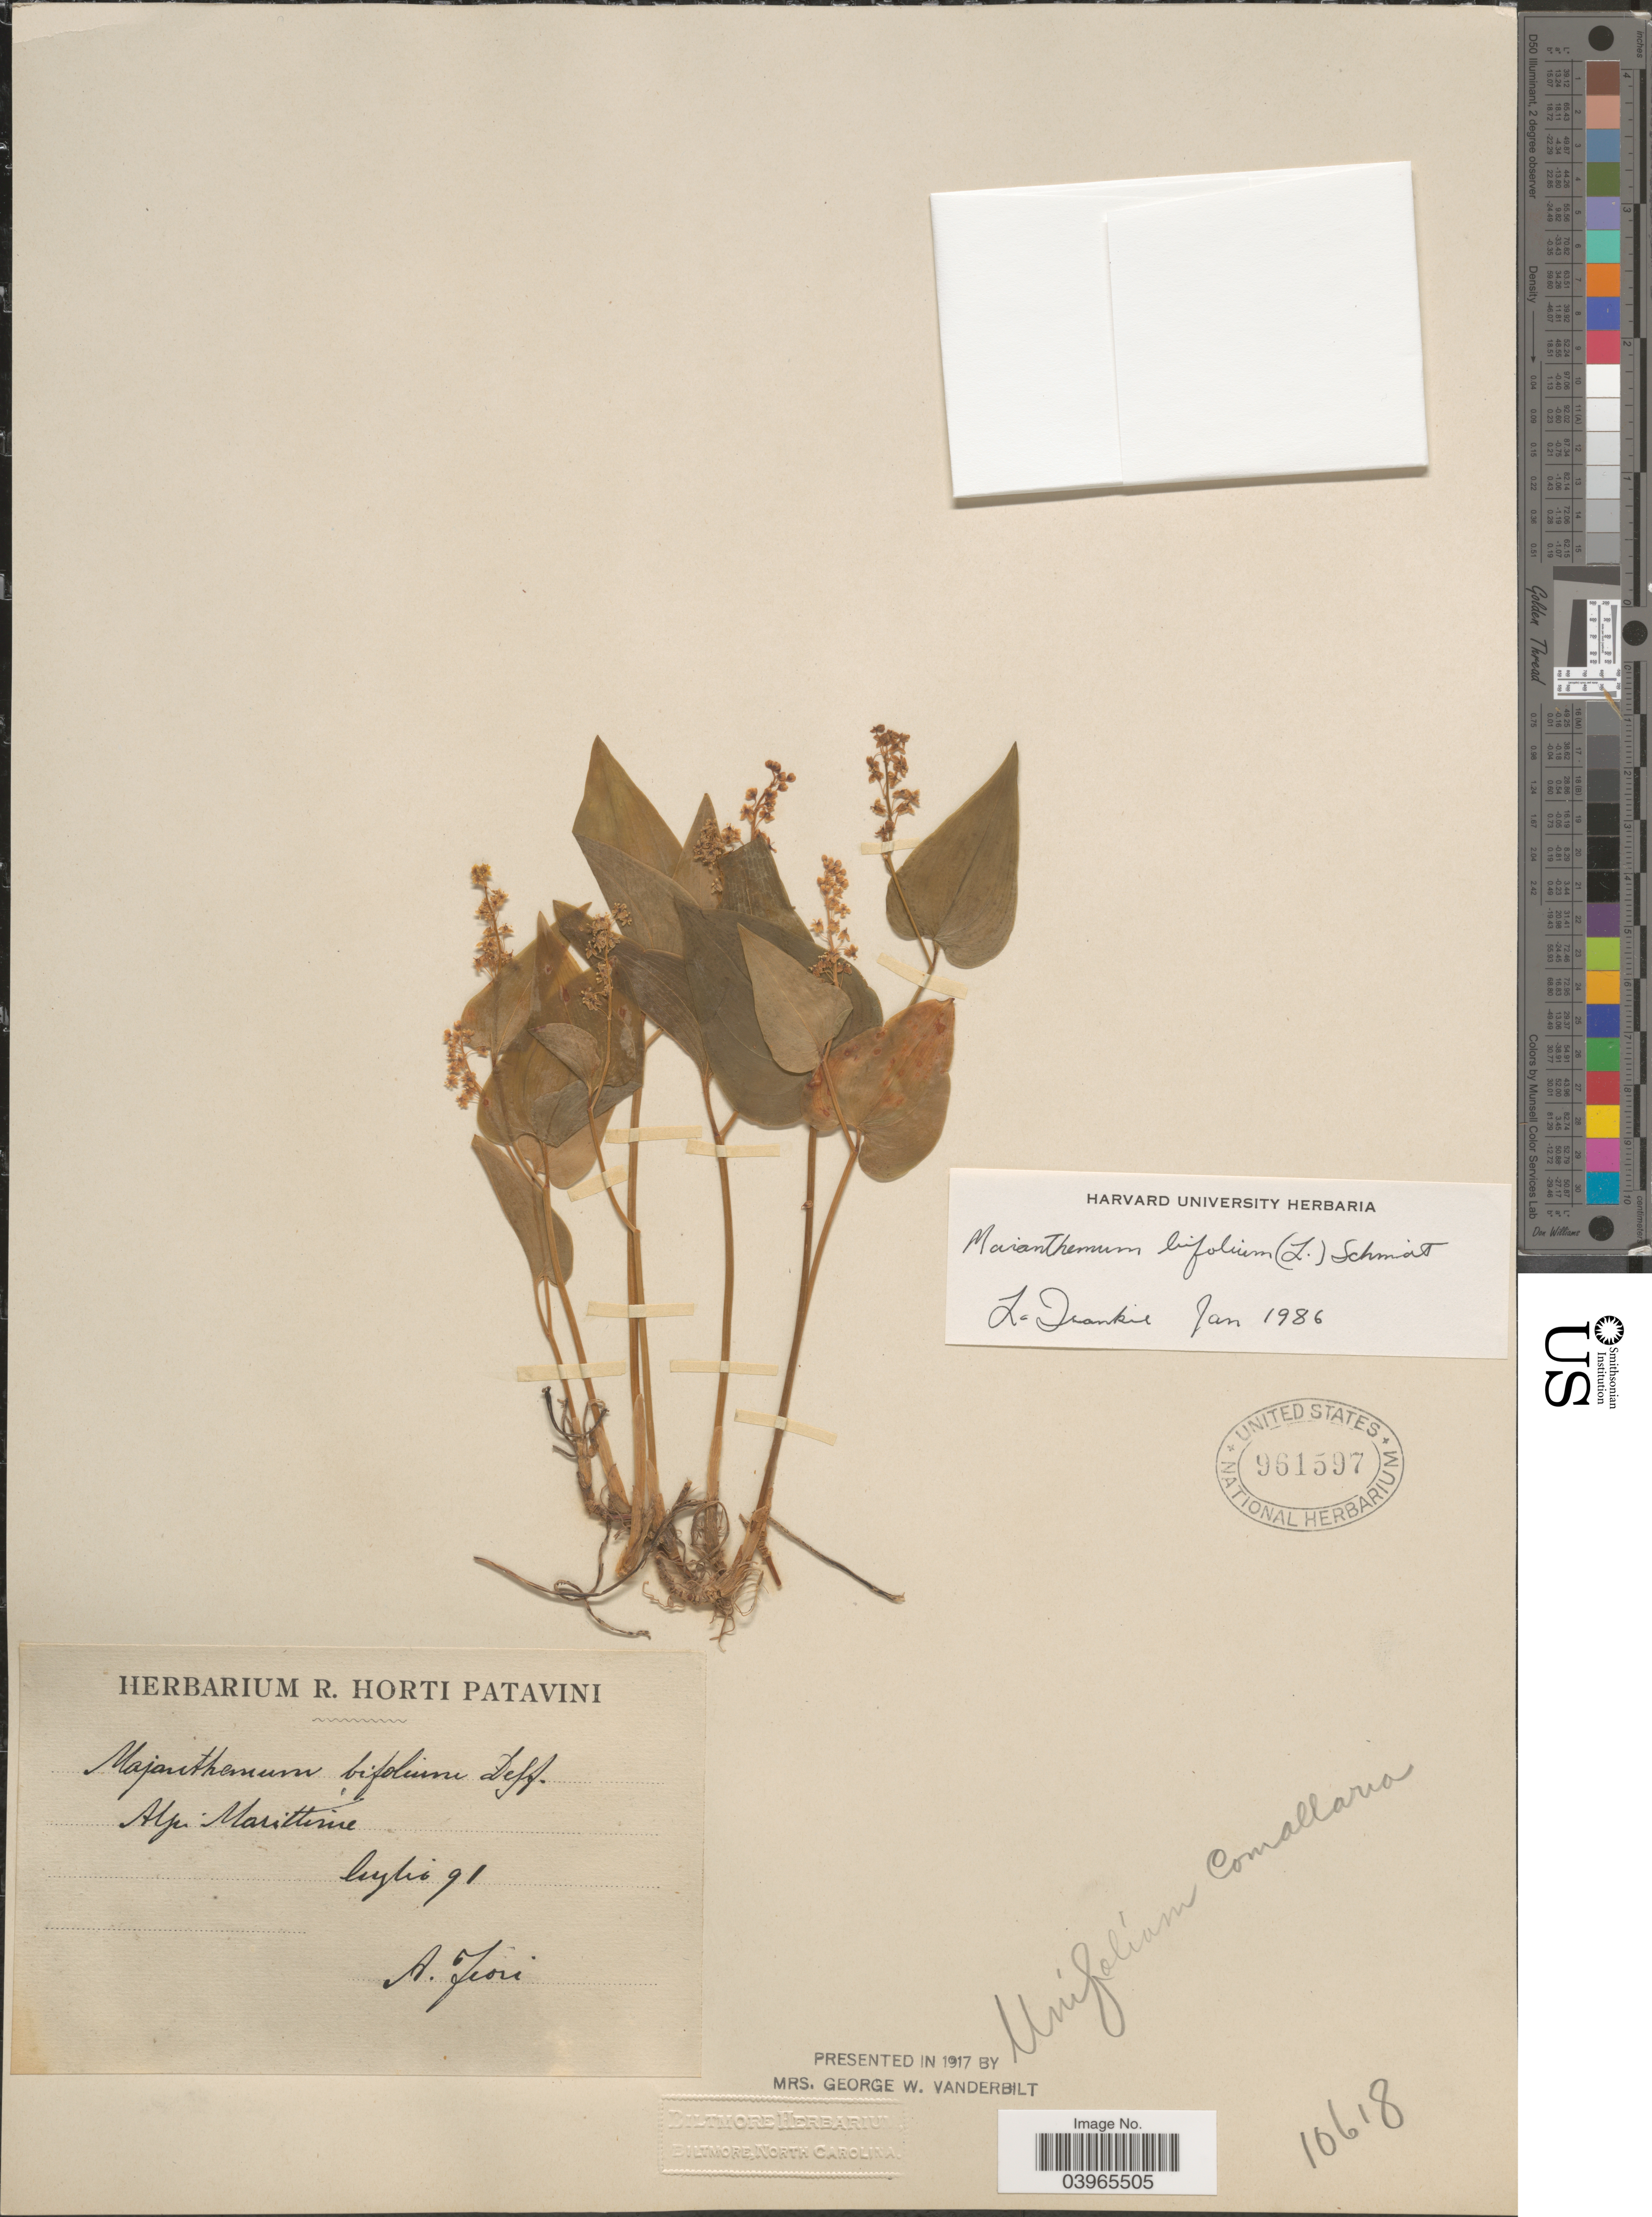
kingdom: Plantae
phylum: Tracheophyta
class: Liliopsida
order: Asparagales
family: Asparagaceae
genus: Maianthemum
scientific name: Maianthemum bifolium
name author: (L.) F.W. Schmidt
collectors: A. Fiori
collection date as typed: Transcribed d/m/y: /7/91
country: France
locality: Alps Marittime.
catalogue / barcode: US 961597